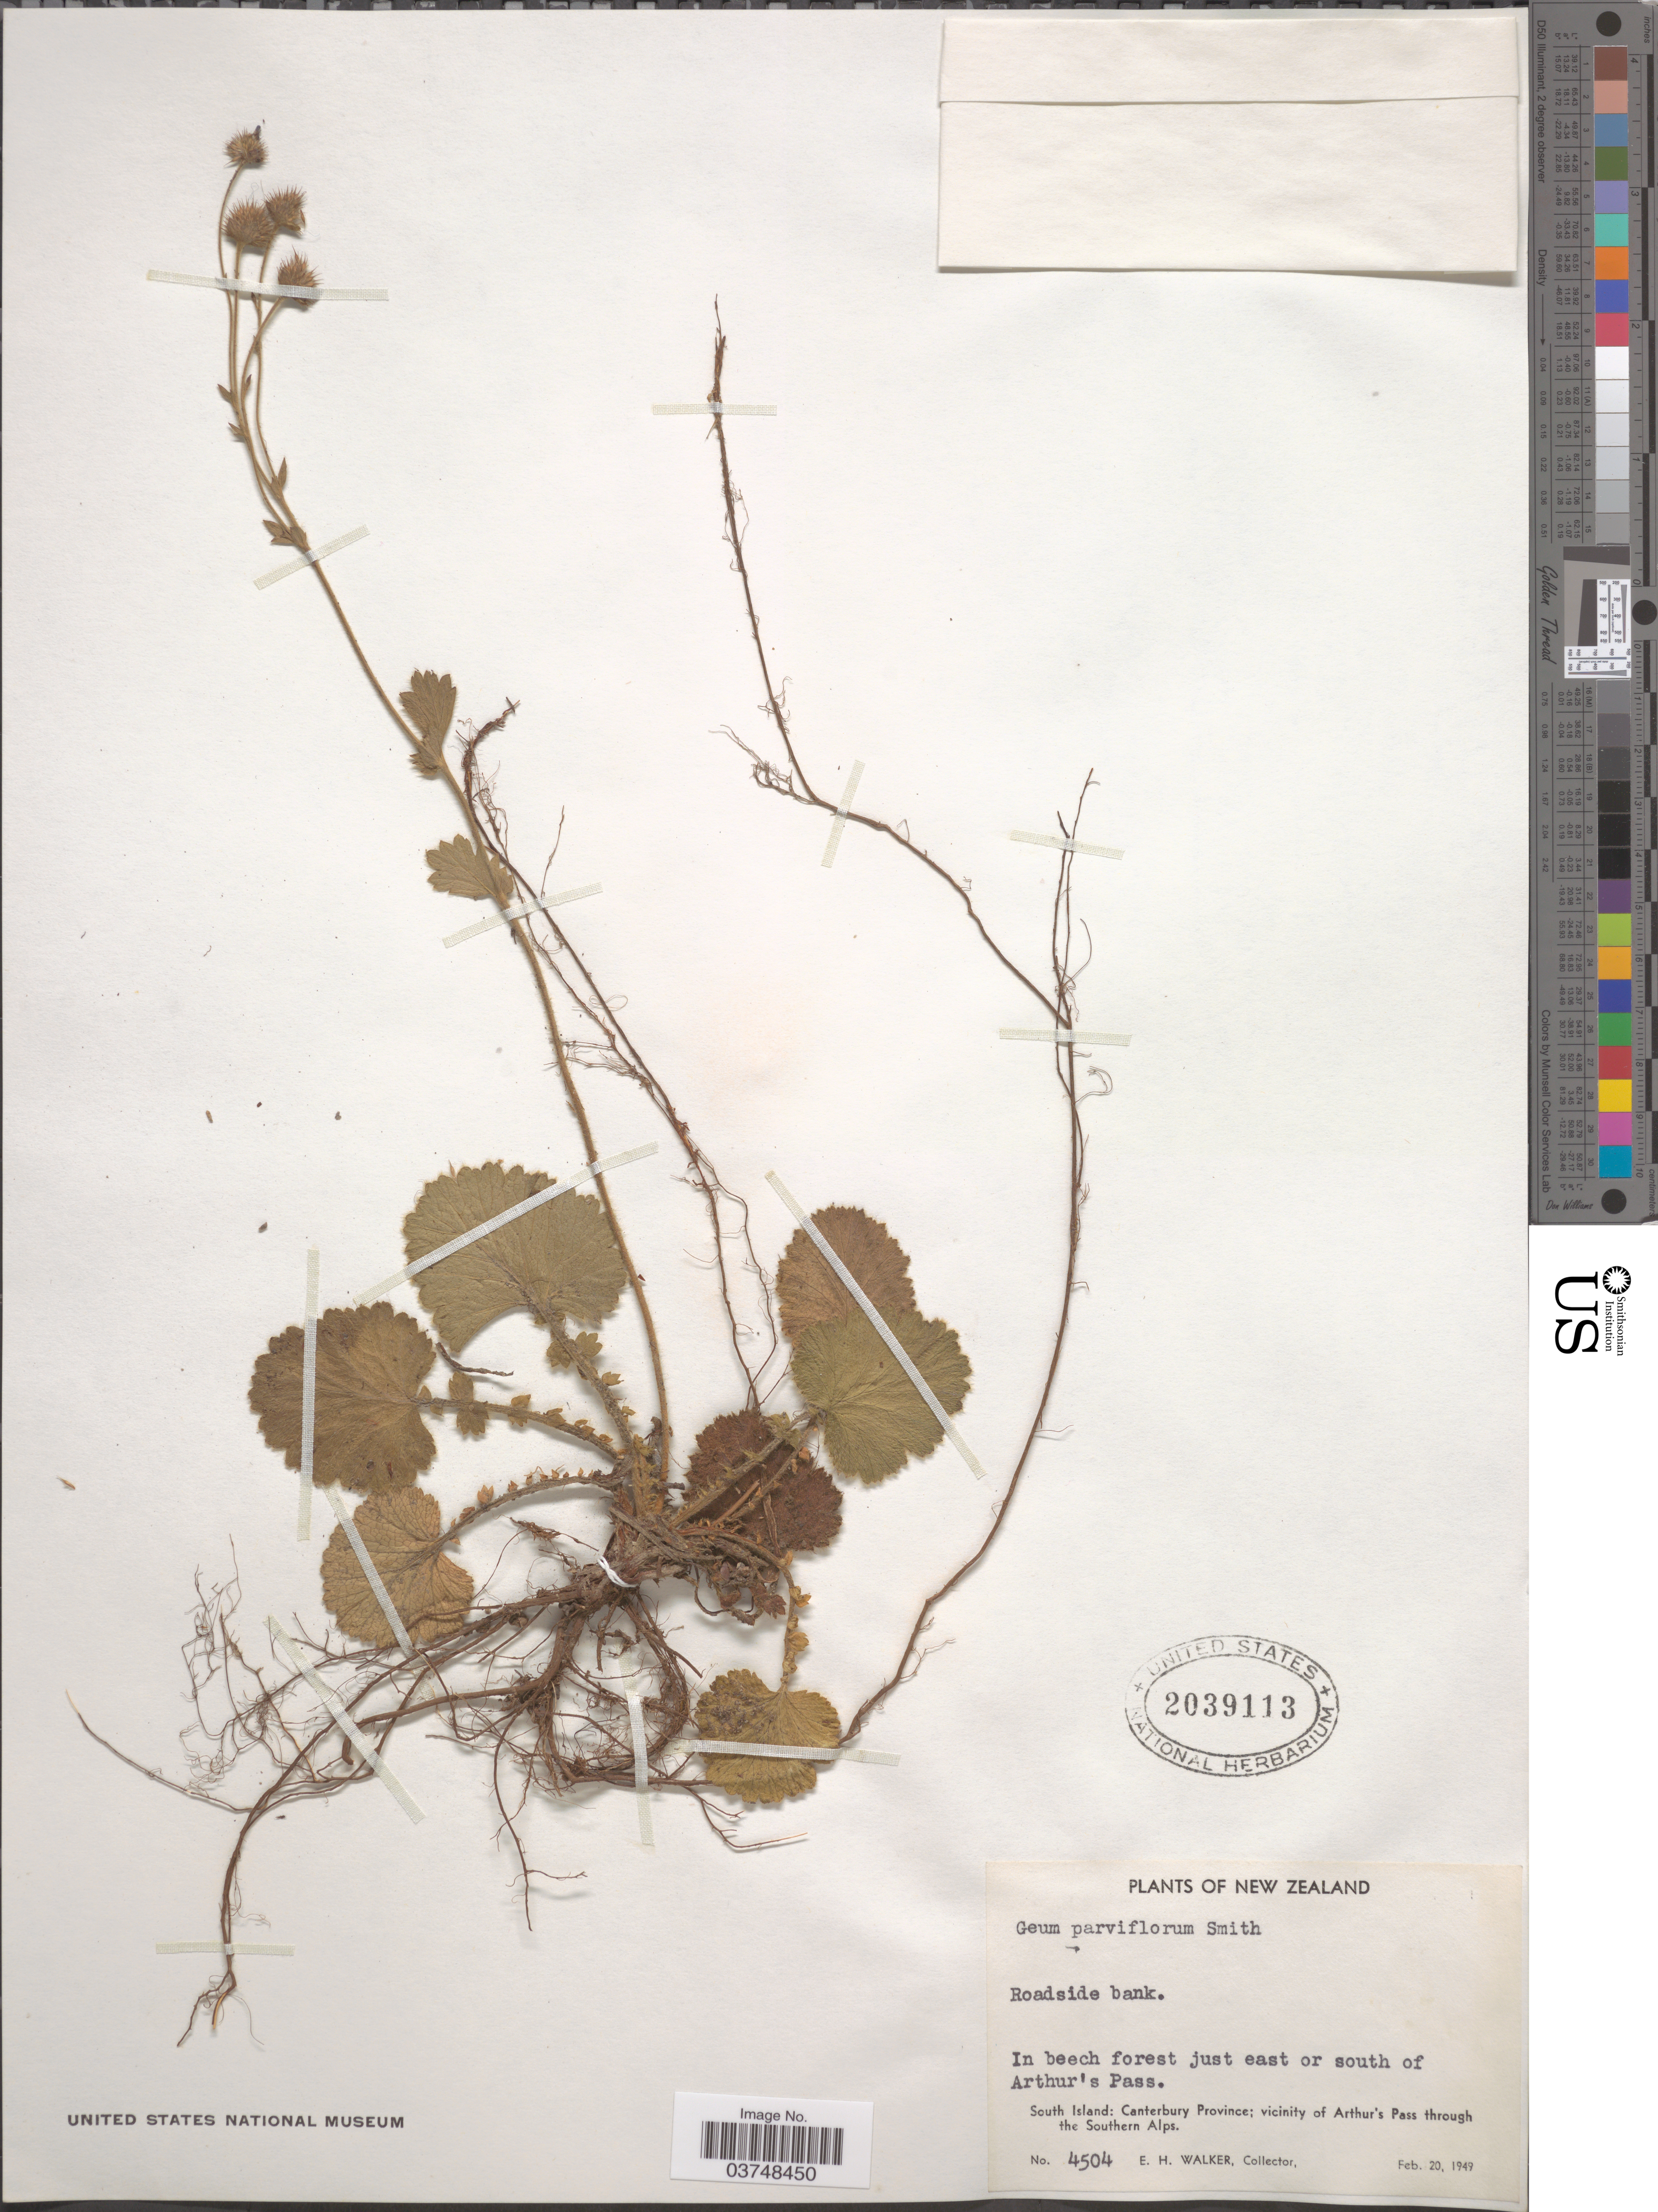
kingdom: Plantae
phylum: Tracheophyta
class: Magnoliopsida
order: Rosales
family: Rosaceae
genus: Geum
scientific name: Geum parviflorum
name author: Comm. ex Sm.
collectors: E. H. Walker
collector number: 4504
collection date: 1949-02-20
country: New Zealand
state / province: Canterbury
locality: East or south of Arthur's Pass. South Island; vicinity of Arthur's Pass through the Southern Alps.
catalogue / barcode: US 2039113